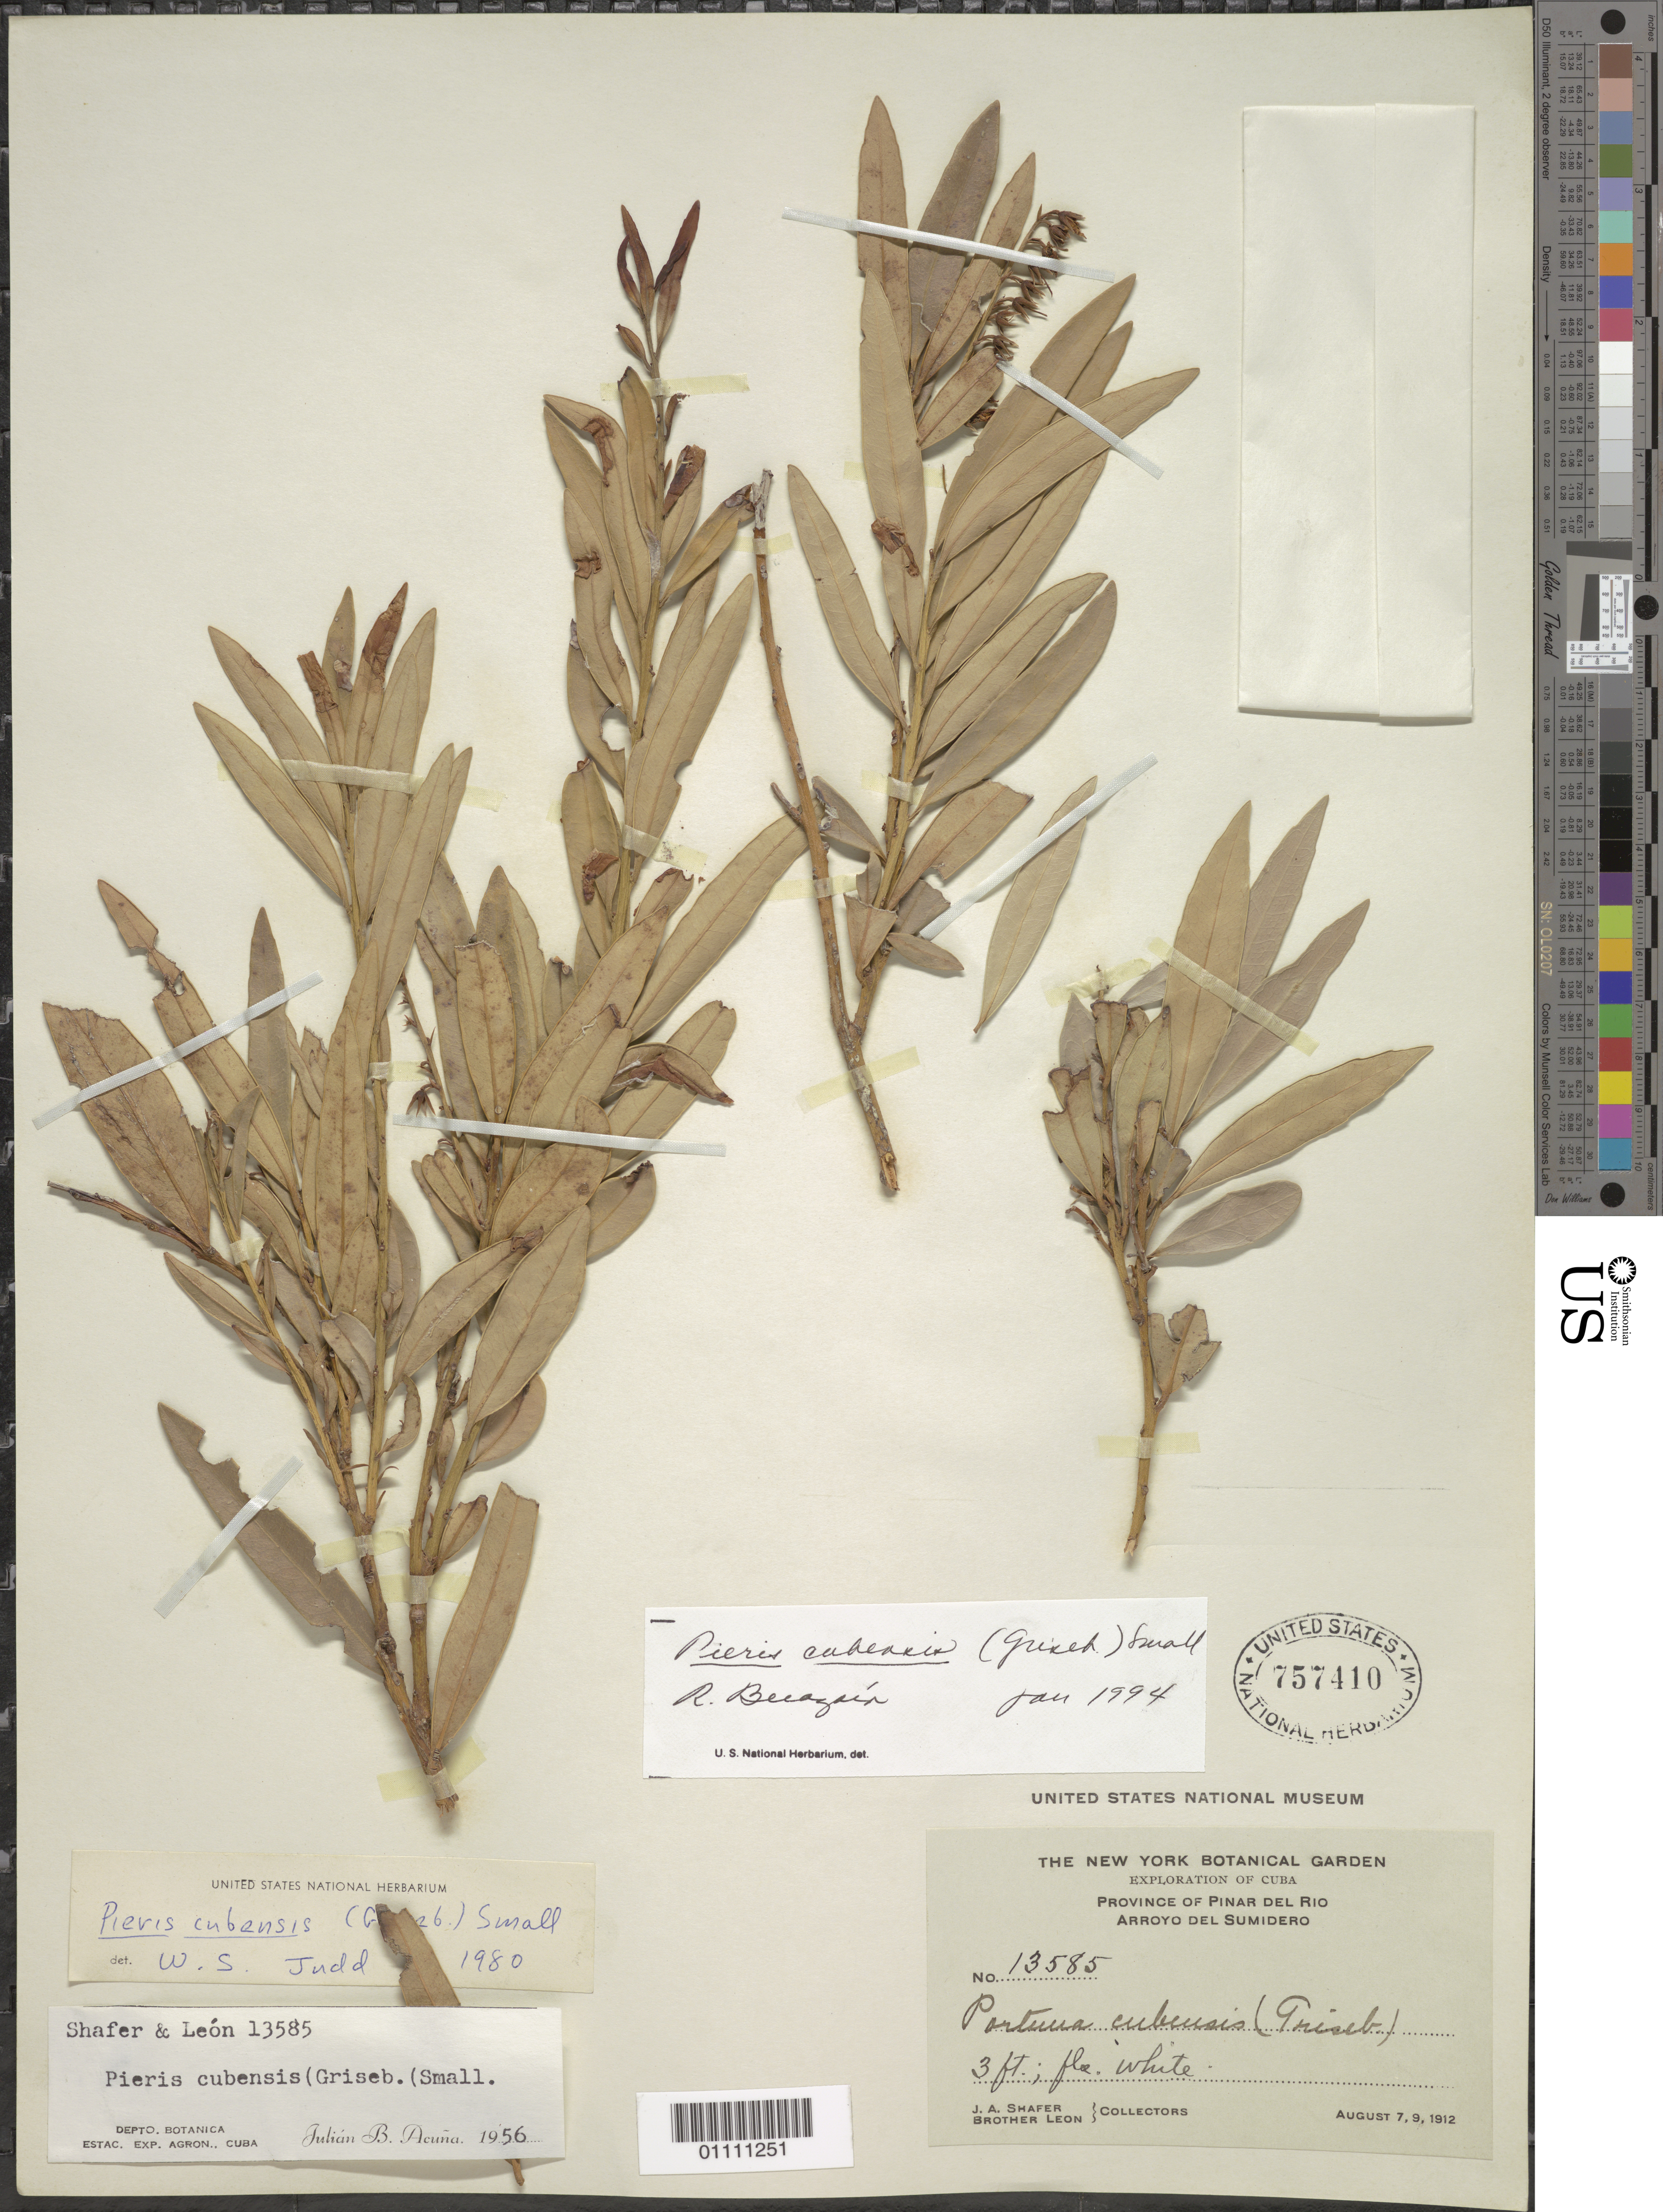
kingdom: Plantae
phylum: Tracheophyta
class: Magnoliopsida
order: Ericales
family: Ericaceae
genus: Pieris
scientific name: Pieris cubensis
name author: (Griseb.) Small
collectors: J. A. Shafer & Bro. León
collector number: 13585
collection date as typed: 07 Aug 1912 and 09 Aug 1912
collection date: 1912-08-07,1912-08-09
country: Cuba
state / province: Pinar del Rio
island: Cuba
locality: Arroyo Del Sumidero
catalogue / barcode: US 757410